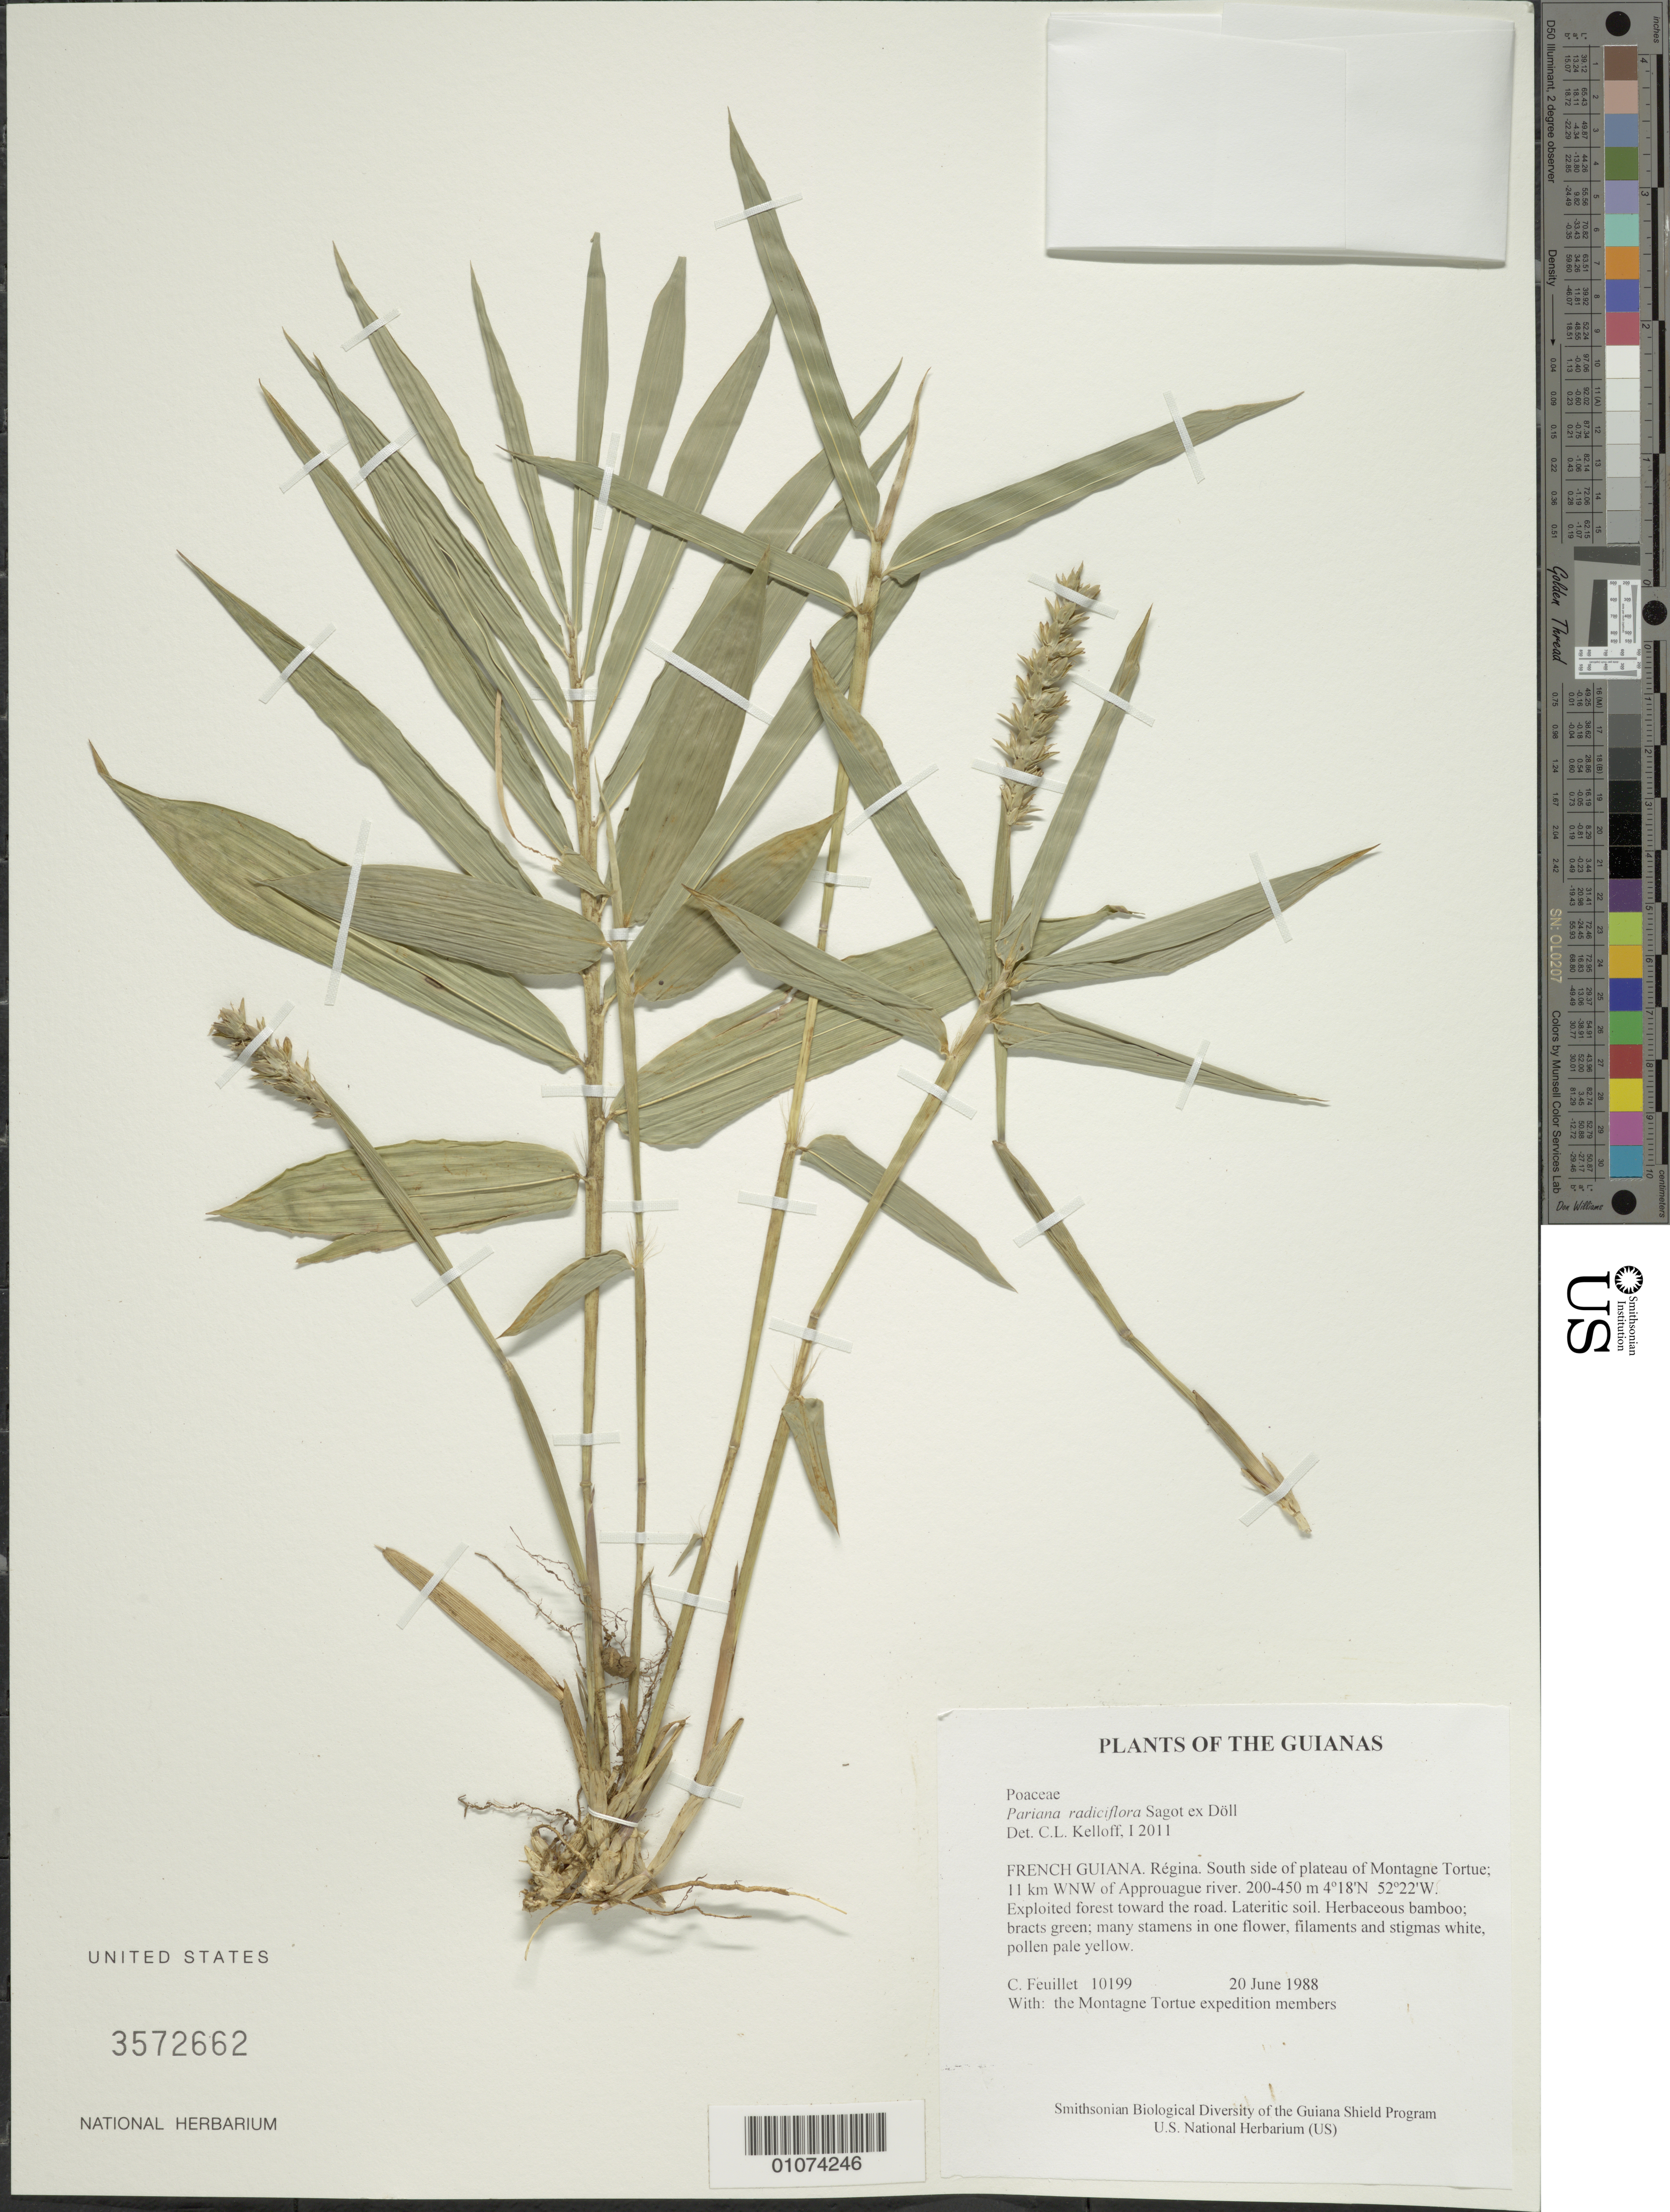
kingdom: Plantae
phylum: Tracheophyta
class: Liliopsida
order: Poales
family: Poaceae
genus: Pariana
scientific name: Pariana radiciflora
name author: Sagot ex Döll in Mart.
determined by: Kelloff, Carol L., (US), Smithsonian Institution - National Museum of Natural History (UNITED STATES)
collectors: C. Feuillet & Montagne Torte Exped. members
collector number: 10199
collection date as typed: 20 June 1988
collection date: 1988-06-20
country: French Guiana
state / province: Cayenne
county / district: Regina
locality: South side of plateau of Montagne Tortue; 11 km WNW of Approuague river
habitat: Exploited forest toward the road. Lateritic soil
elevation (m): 200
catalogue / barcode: US 3572662